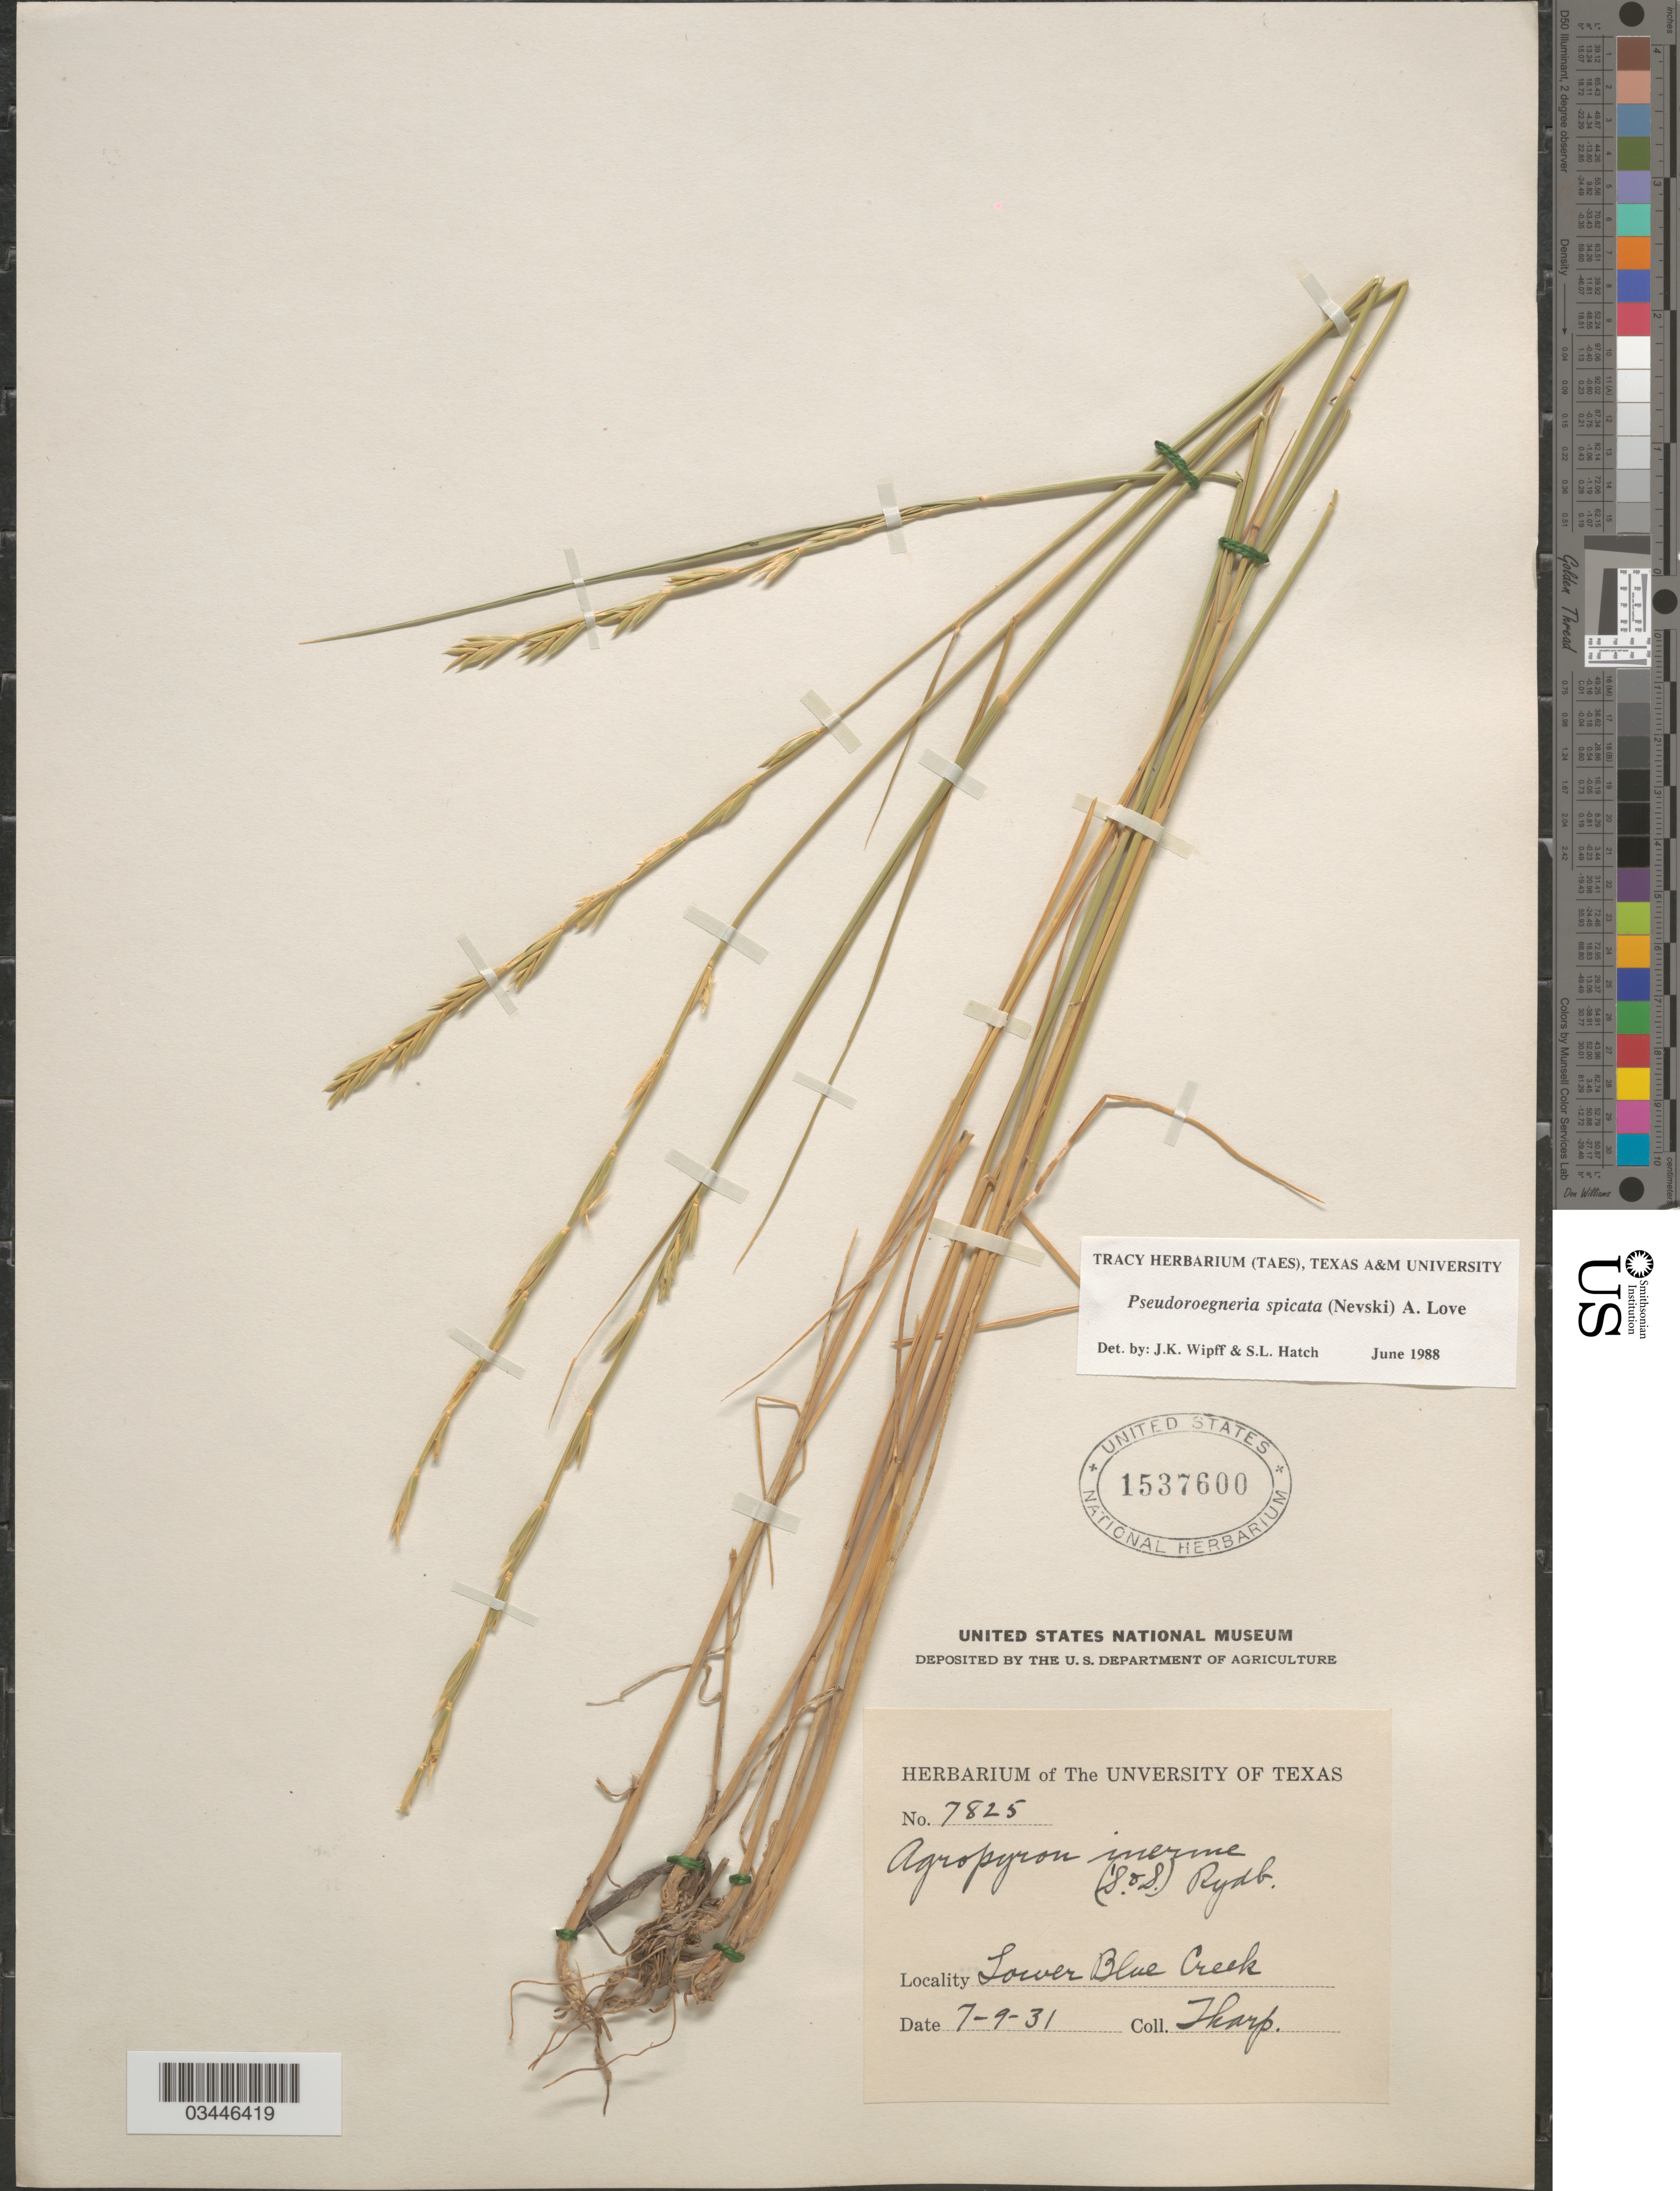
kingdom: Plantae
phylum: Tracheophyta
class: Liliopsida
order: Poales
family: Poaceae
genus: Pseudoroegneria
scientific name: Pseudoroegneria spicata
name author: (Pursh) Á. Löve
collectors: Sharp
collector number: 7825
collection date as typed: Transcribed d/m/y: 9/7/31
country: United States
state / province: Texas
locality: Lower Blue Creek.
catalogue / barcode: US 1537600